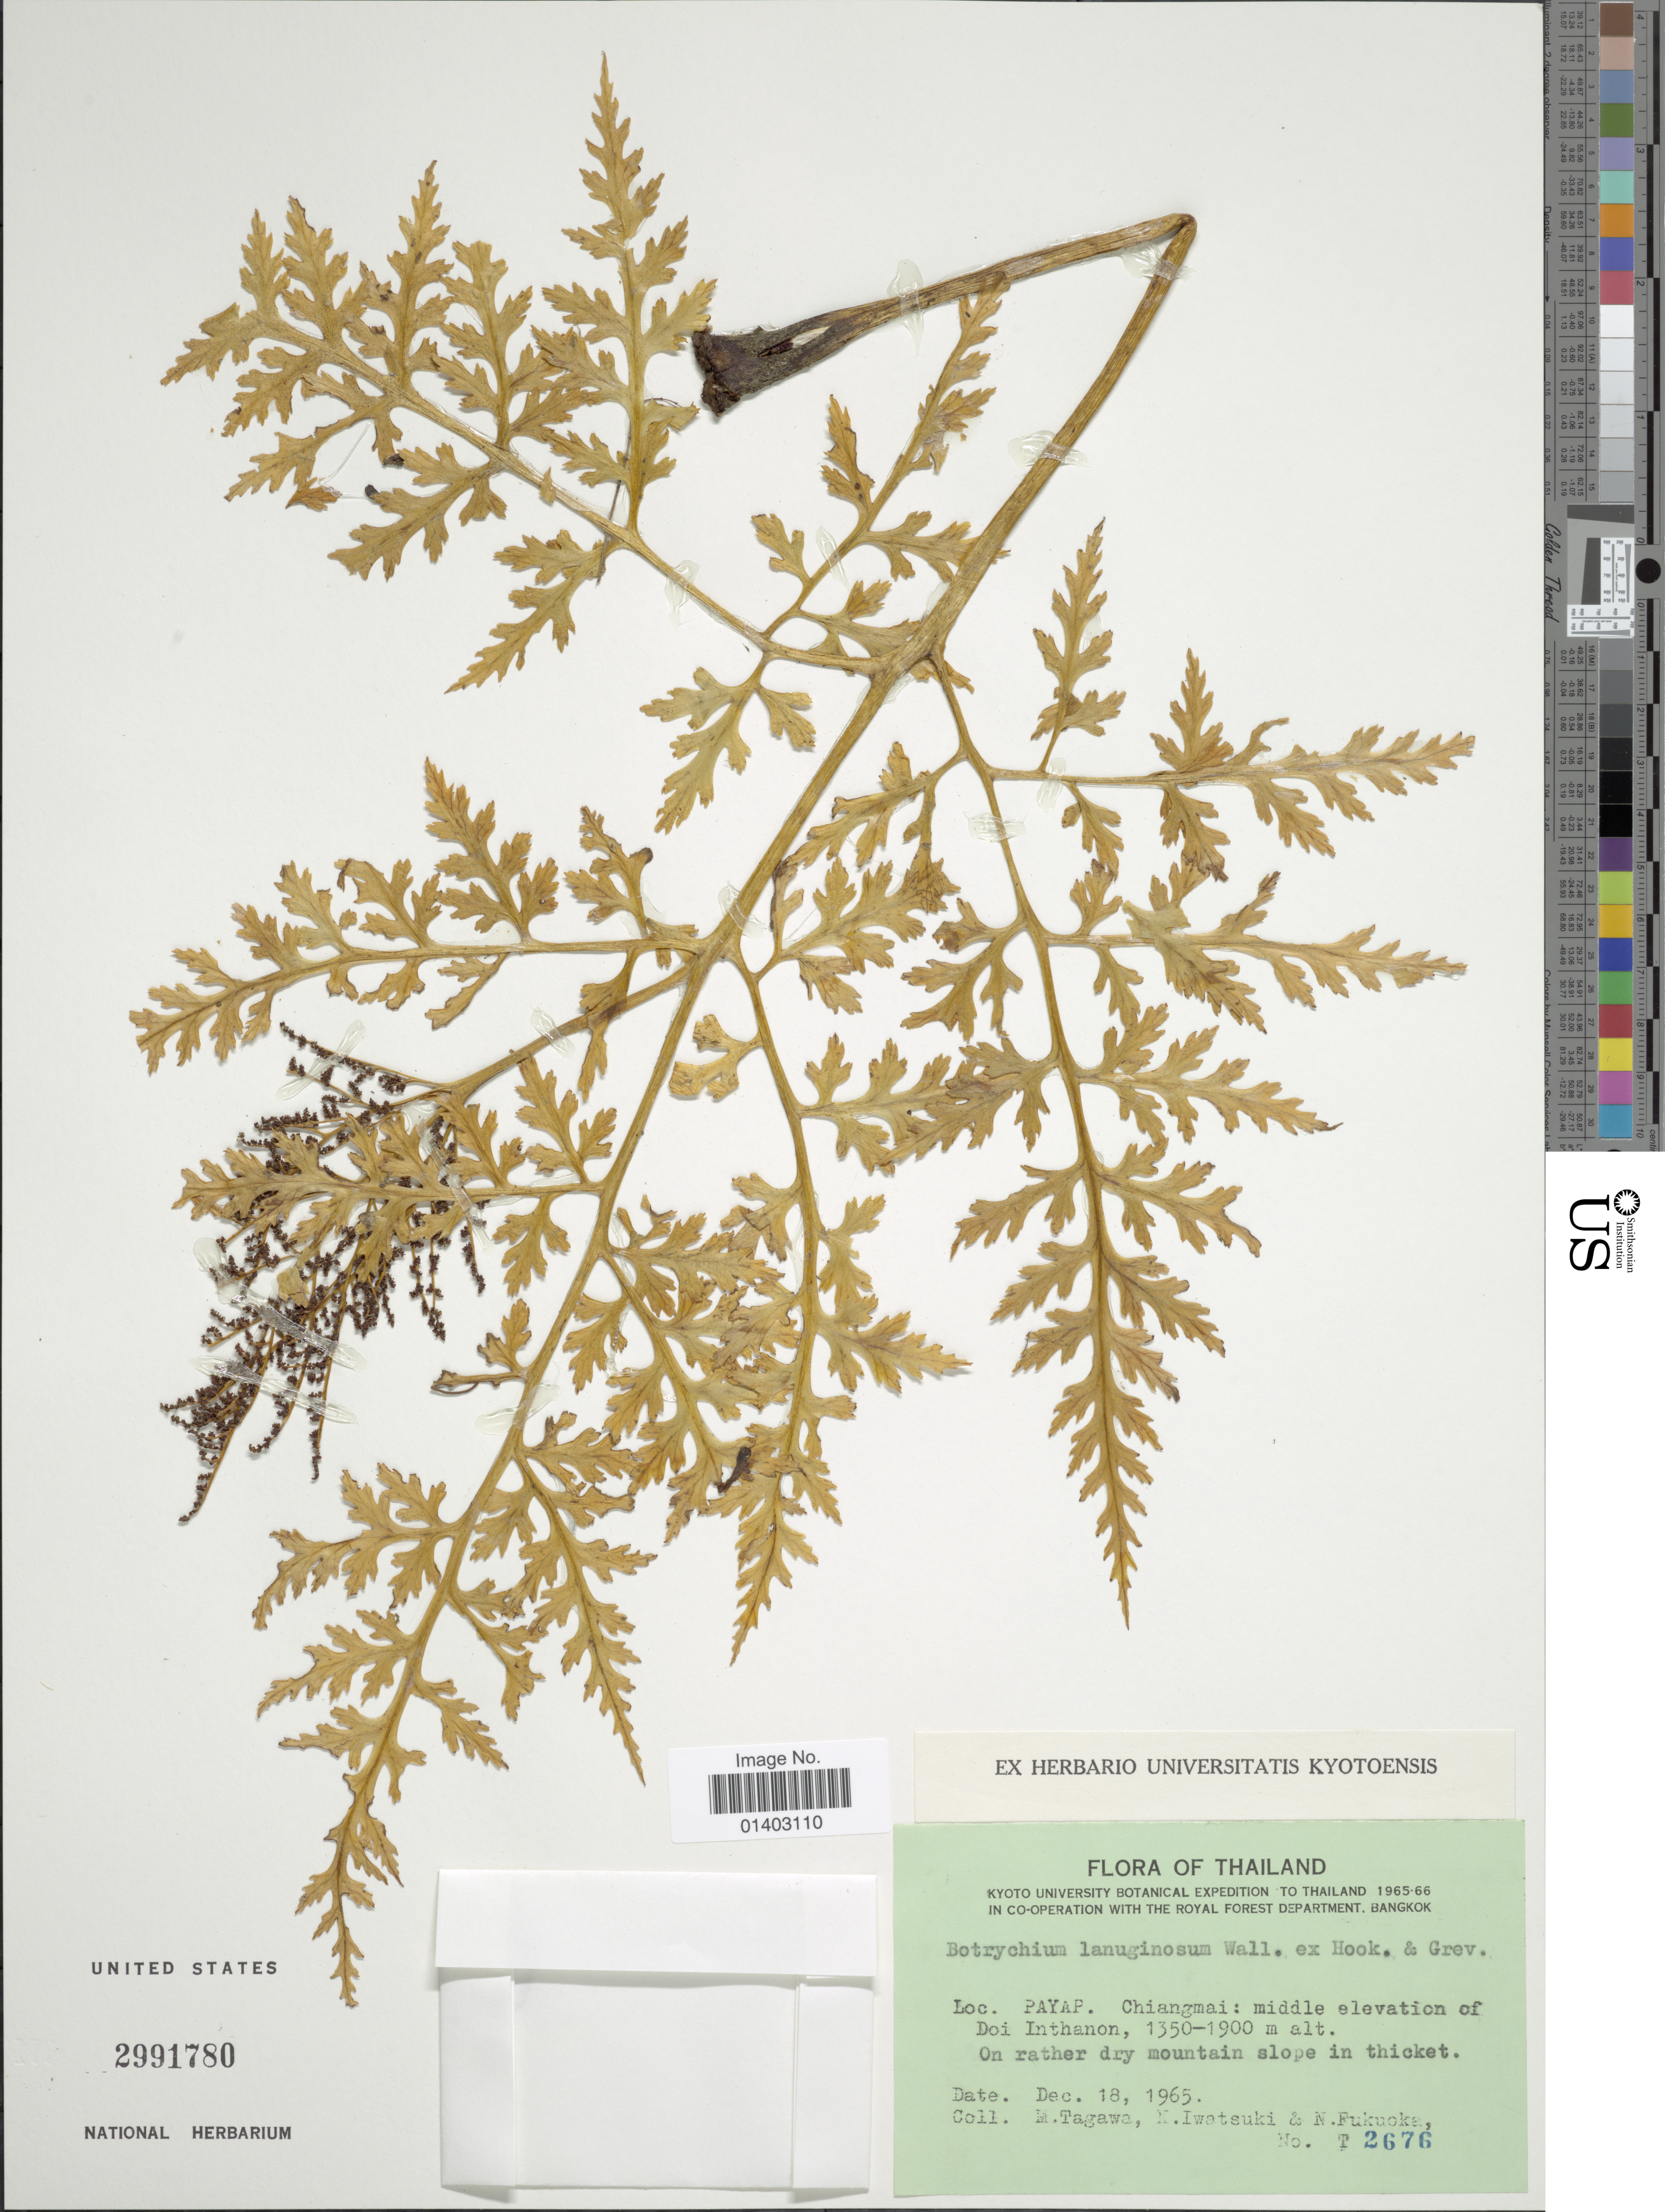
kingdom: Plantae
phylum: Tracheophyta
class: Polypodiopsida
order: Ophioglossales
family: Ophioglossaceae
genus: Botrychium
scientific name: Botrychium lanuginosum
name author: Wall. ex Hook. & Grev.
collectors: M. Tagawa, K. Iwatsuki & N. Fukuoka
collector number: T 2676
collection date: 1965-12-18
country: Thailand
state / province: Chiang Mai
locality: Payap: middle elevation of Doi Inthanon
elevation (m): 1350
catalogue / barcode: US 2991780